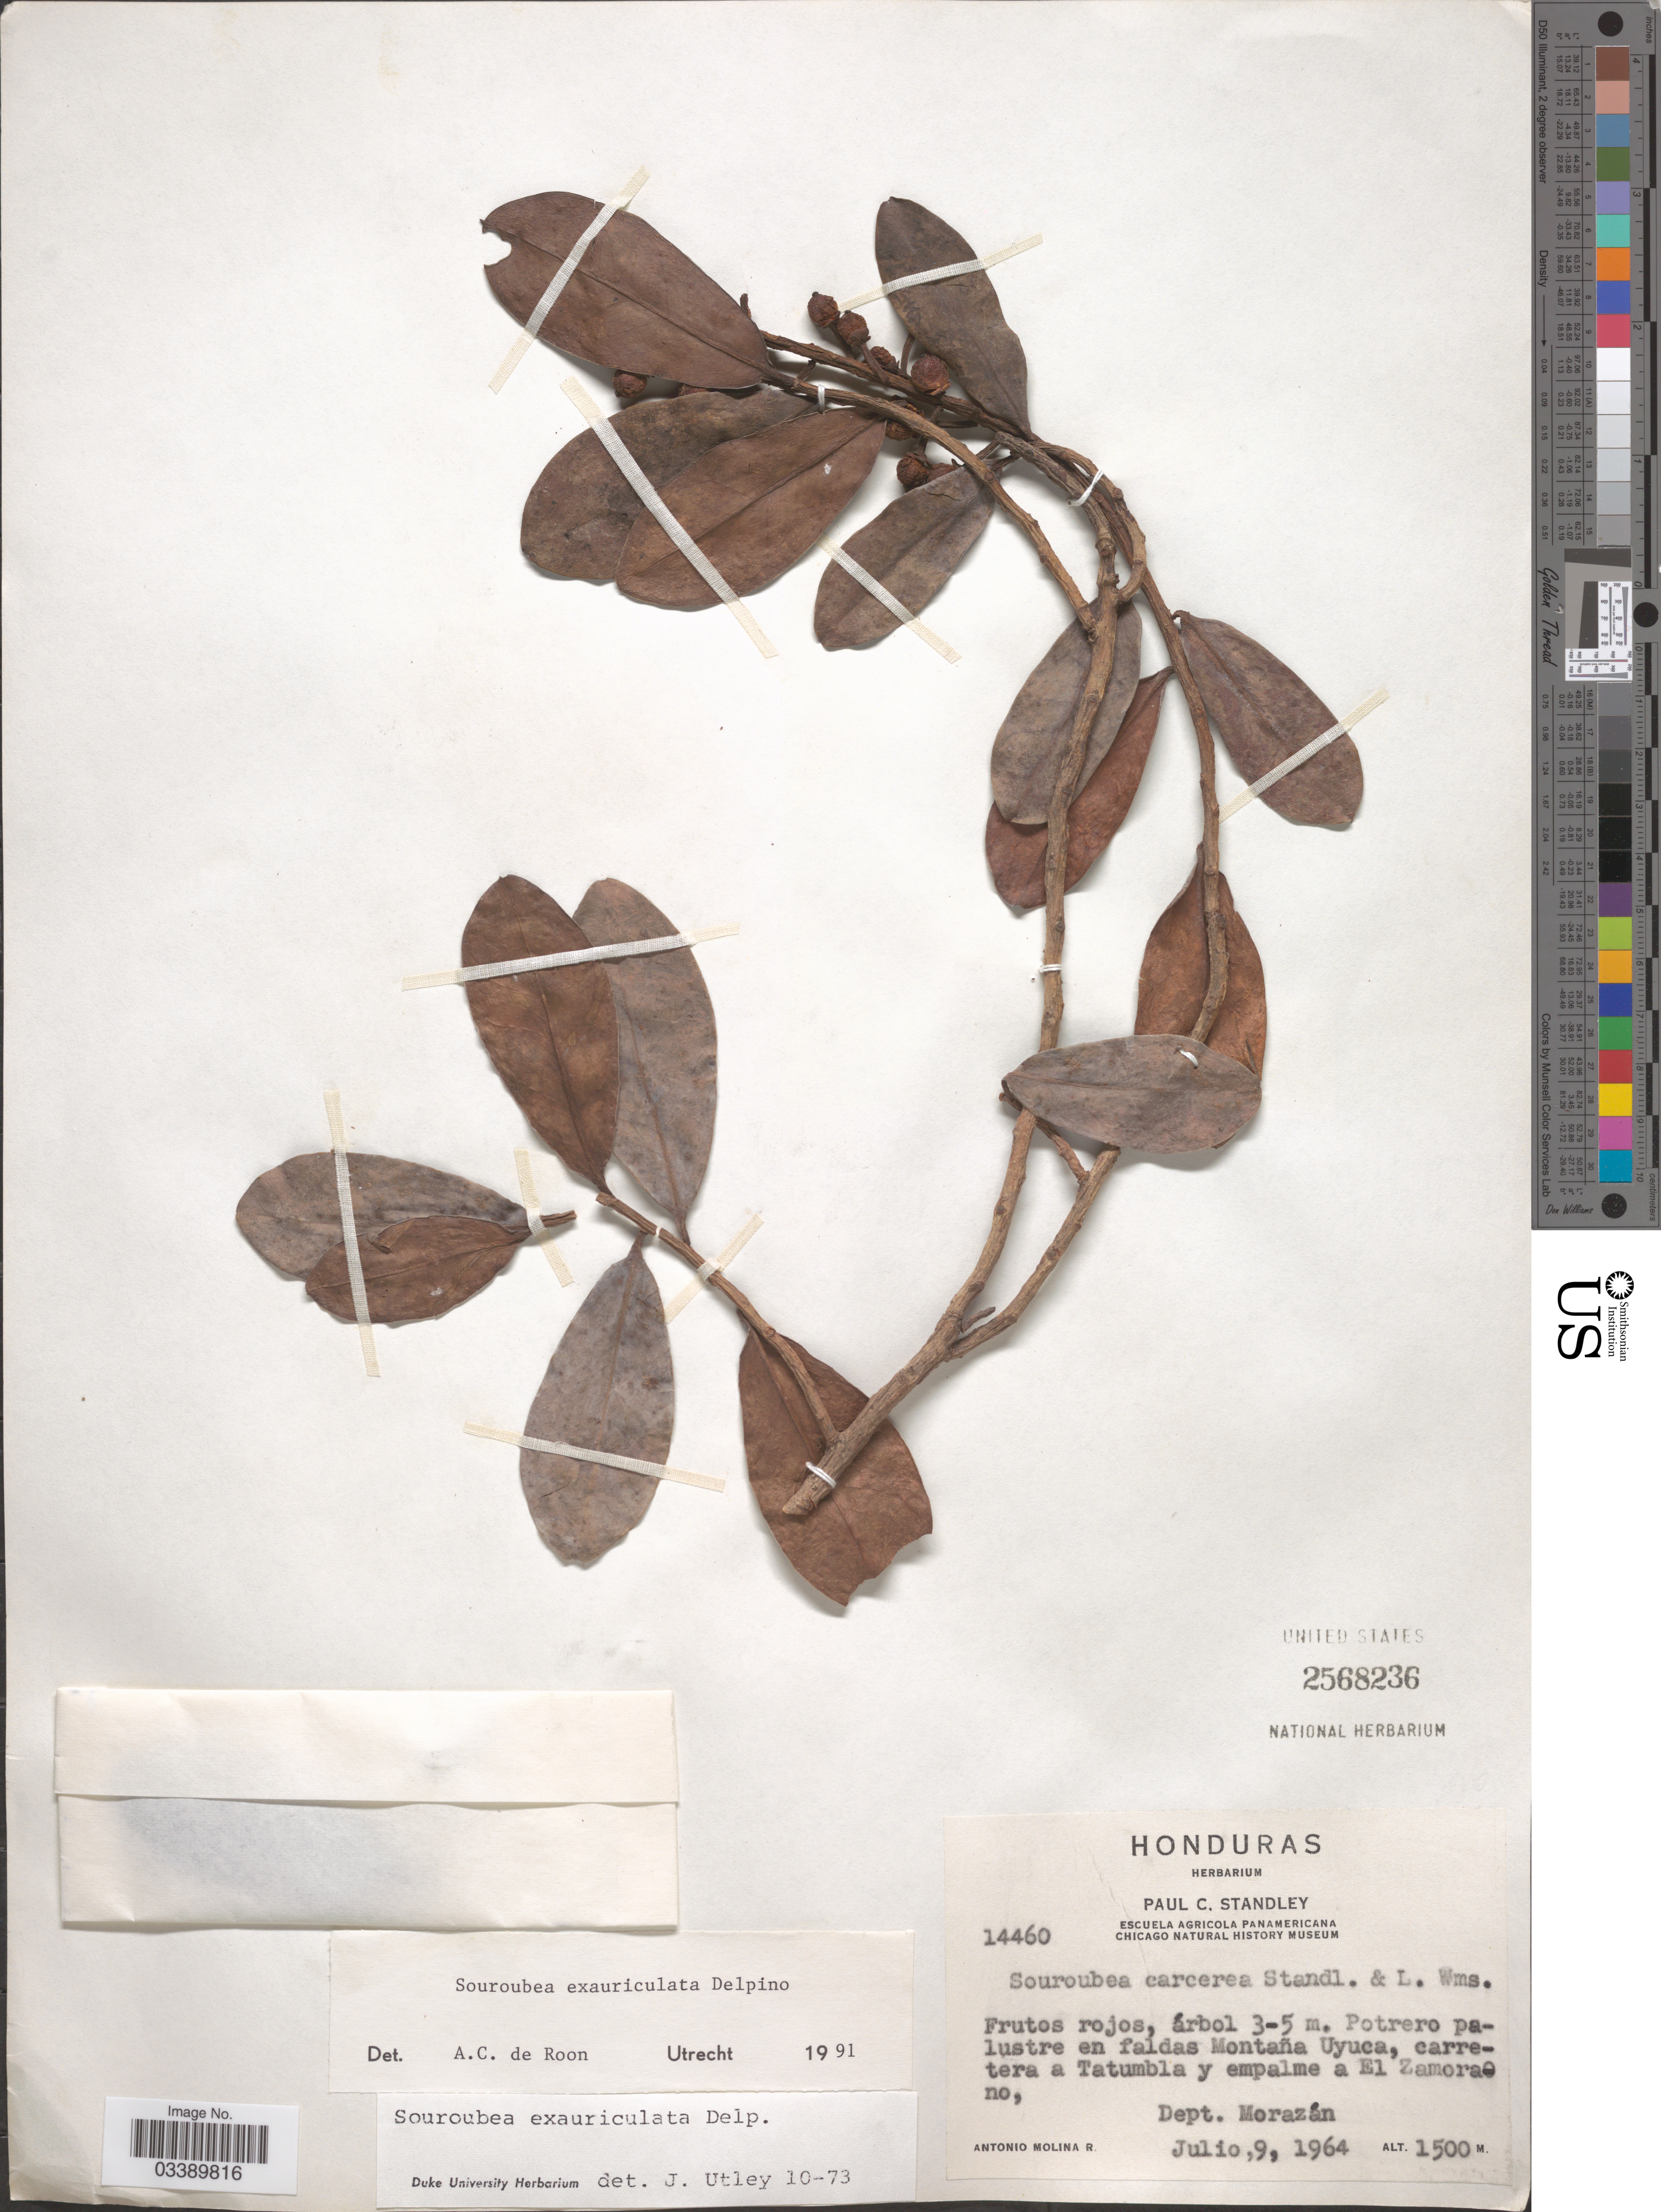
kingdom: Plantae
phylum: Tracheophyta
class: Magnoliopsida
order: Ericales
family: Marcgraviaceae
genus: Souroubea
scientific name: Souroubea exauriculata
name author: Delpino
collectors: A. Molina R.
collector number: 14460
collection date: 1964-07-09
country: Honduras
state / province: Fco. Morazán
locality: Potrero palustre en faldas Montaña Uyuca, carretera a Tatumbla y empalme a El Zamorano, Dept. Morazán.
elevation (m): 1500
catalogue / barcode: US 2568236